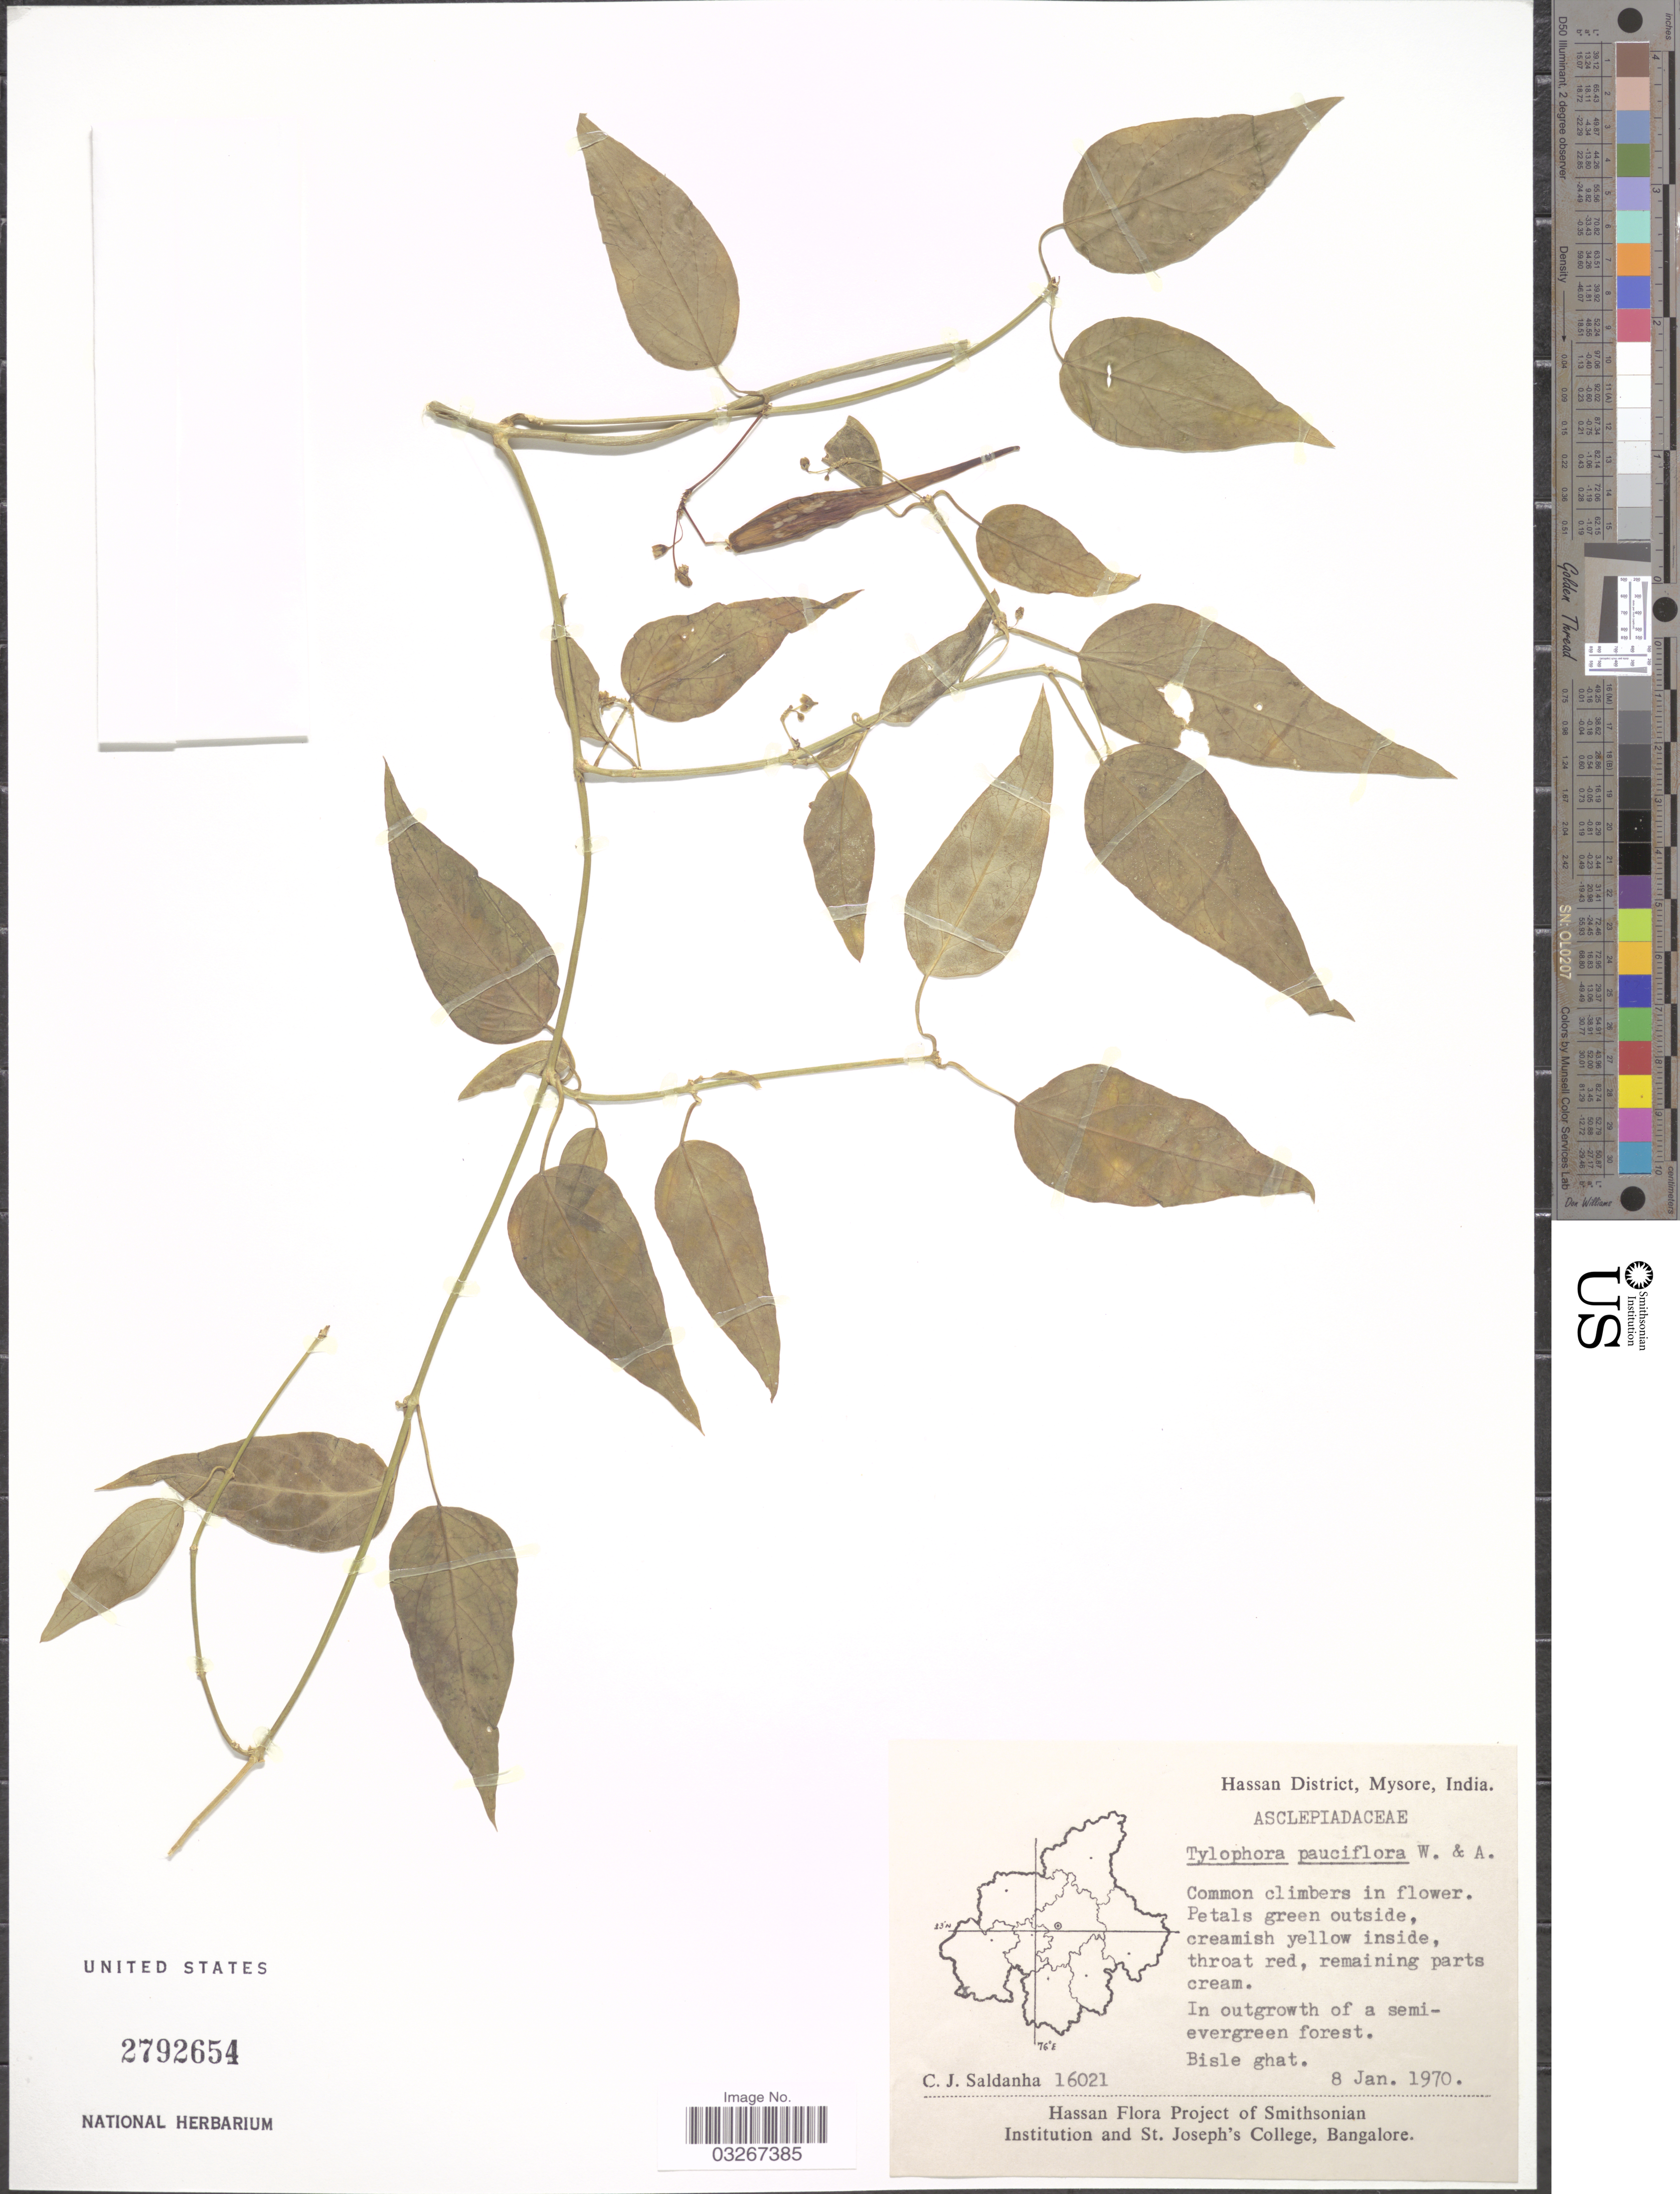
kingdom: Plantae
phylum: Tracheophyta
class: Magnoliopsida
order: Gentianales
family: Apocynaceae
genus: Tylophora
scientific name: Tylophora pauciflora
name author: Wight & Arn.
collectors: C. J. Saldanha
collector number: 16021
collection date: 1970-01-08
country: India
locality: Hassan District, Mysore. Bisle ghat.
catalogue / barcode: US 2792654